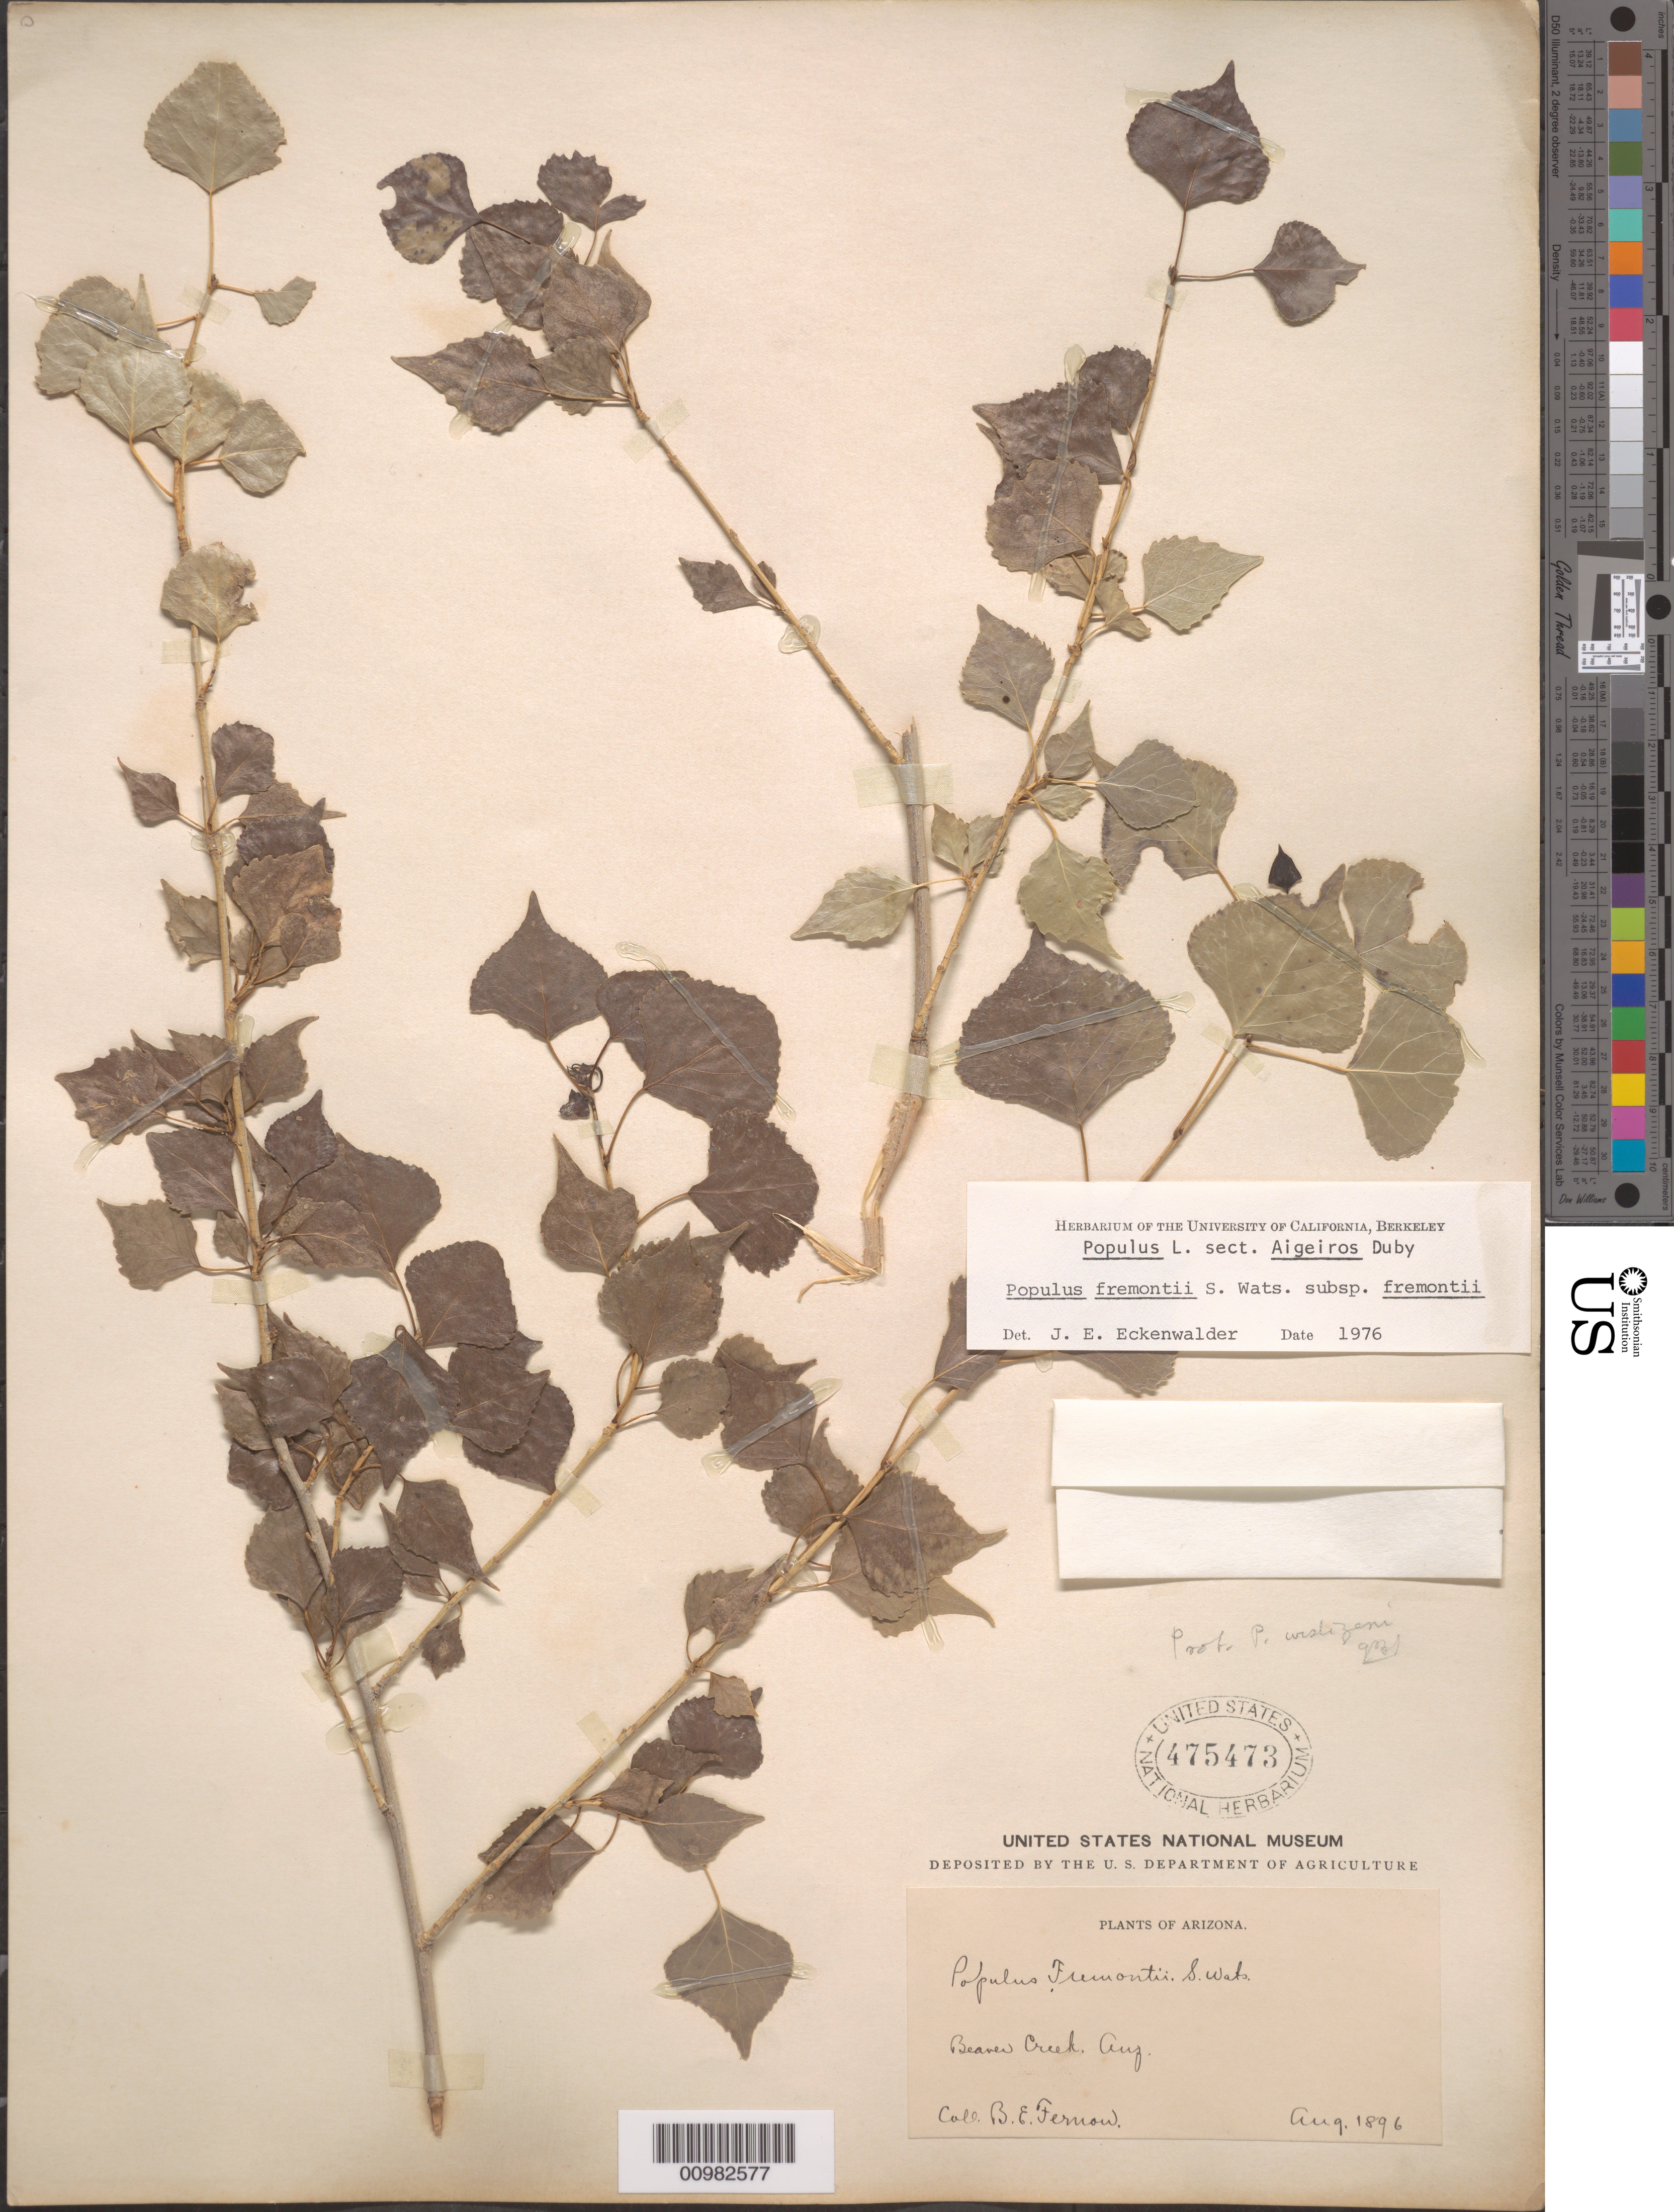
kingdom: Plantae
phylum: Tracheophyta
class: Magnoliopsida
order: Malpighiales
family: Salicaceae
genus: Populus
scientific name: Populus fremontii subsp. fremontii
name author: S. Watson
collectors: B. Fernow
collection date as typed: Aug 1896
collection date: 1896-08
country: United States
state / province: Arizona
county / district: Yavapai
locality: Beaver Creek.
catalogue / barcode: US 475473